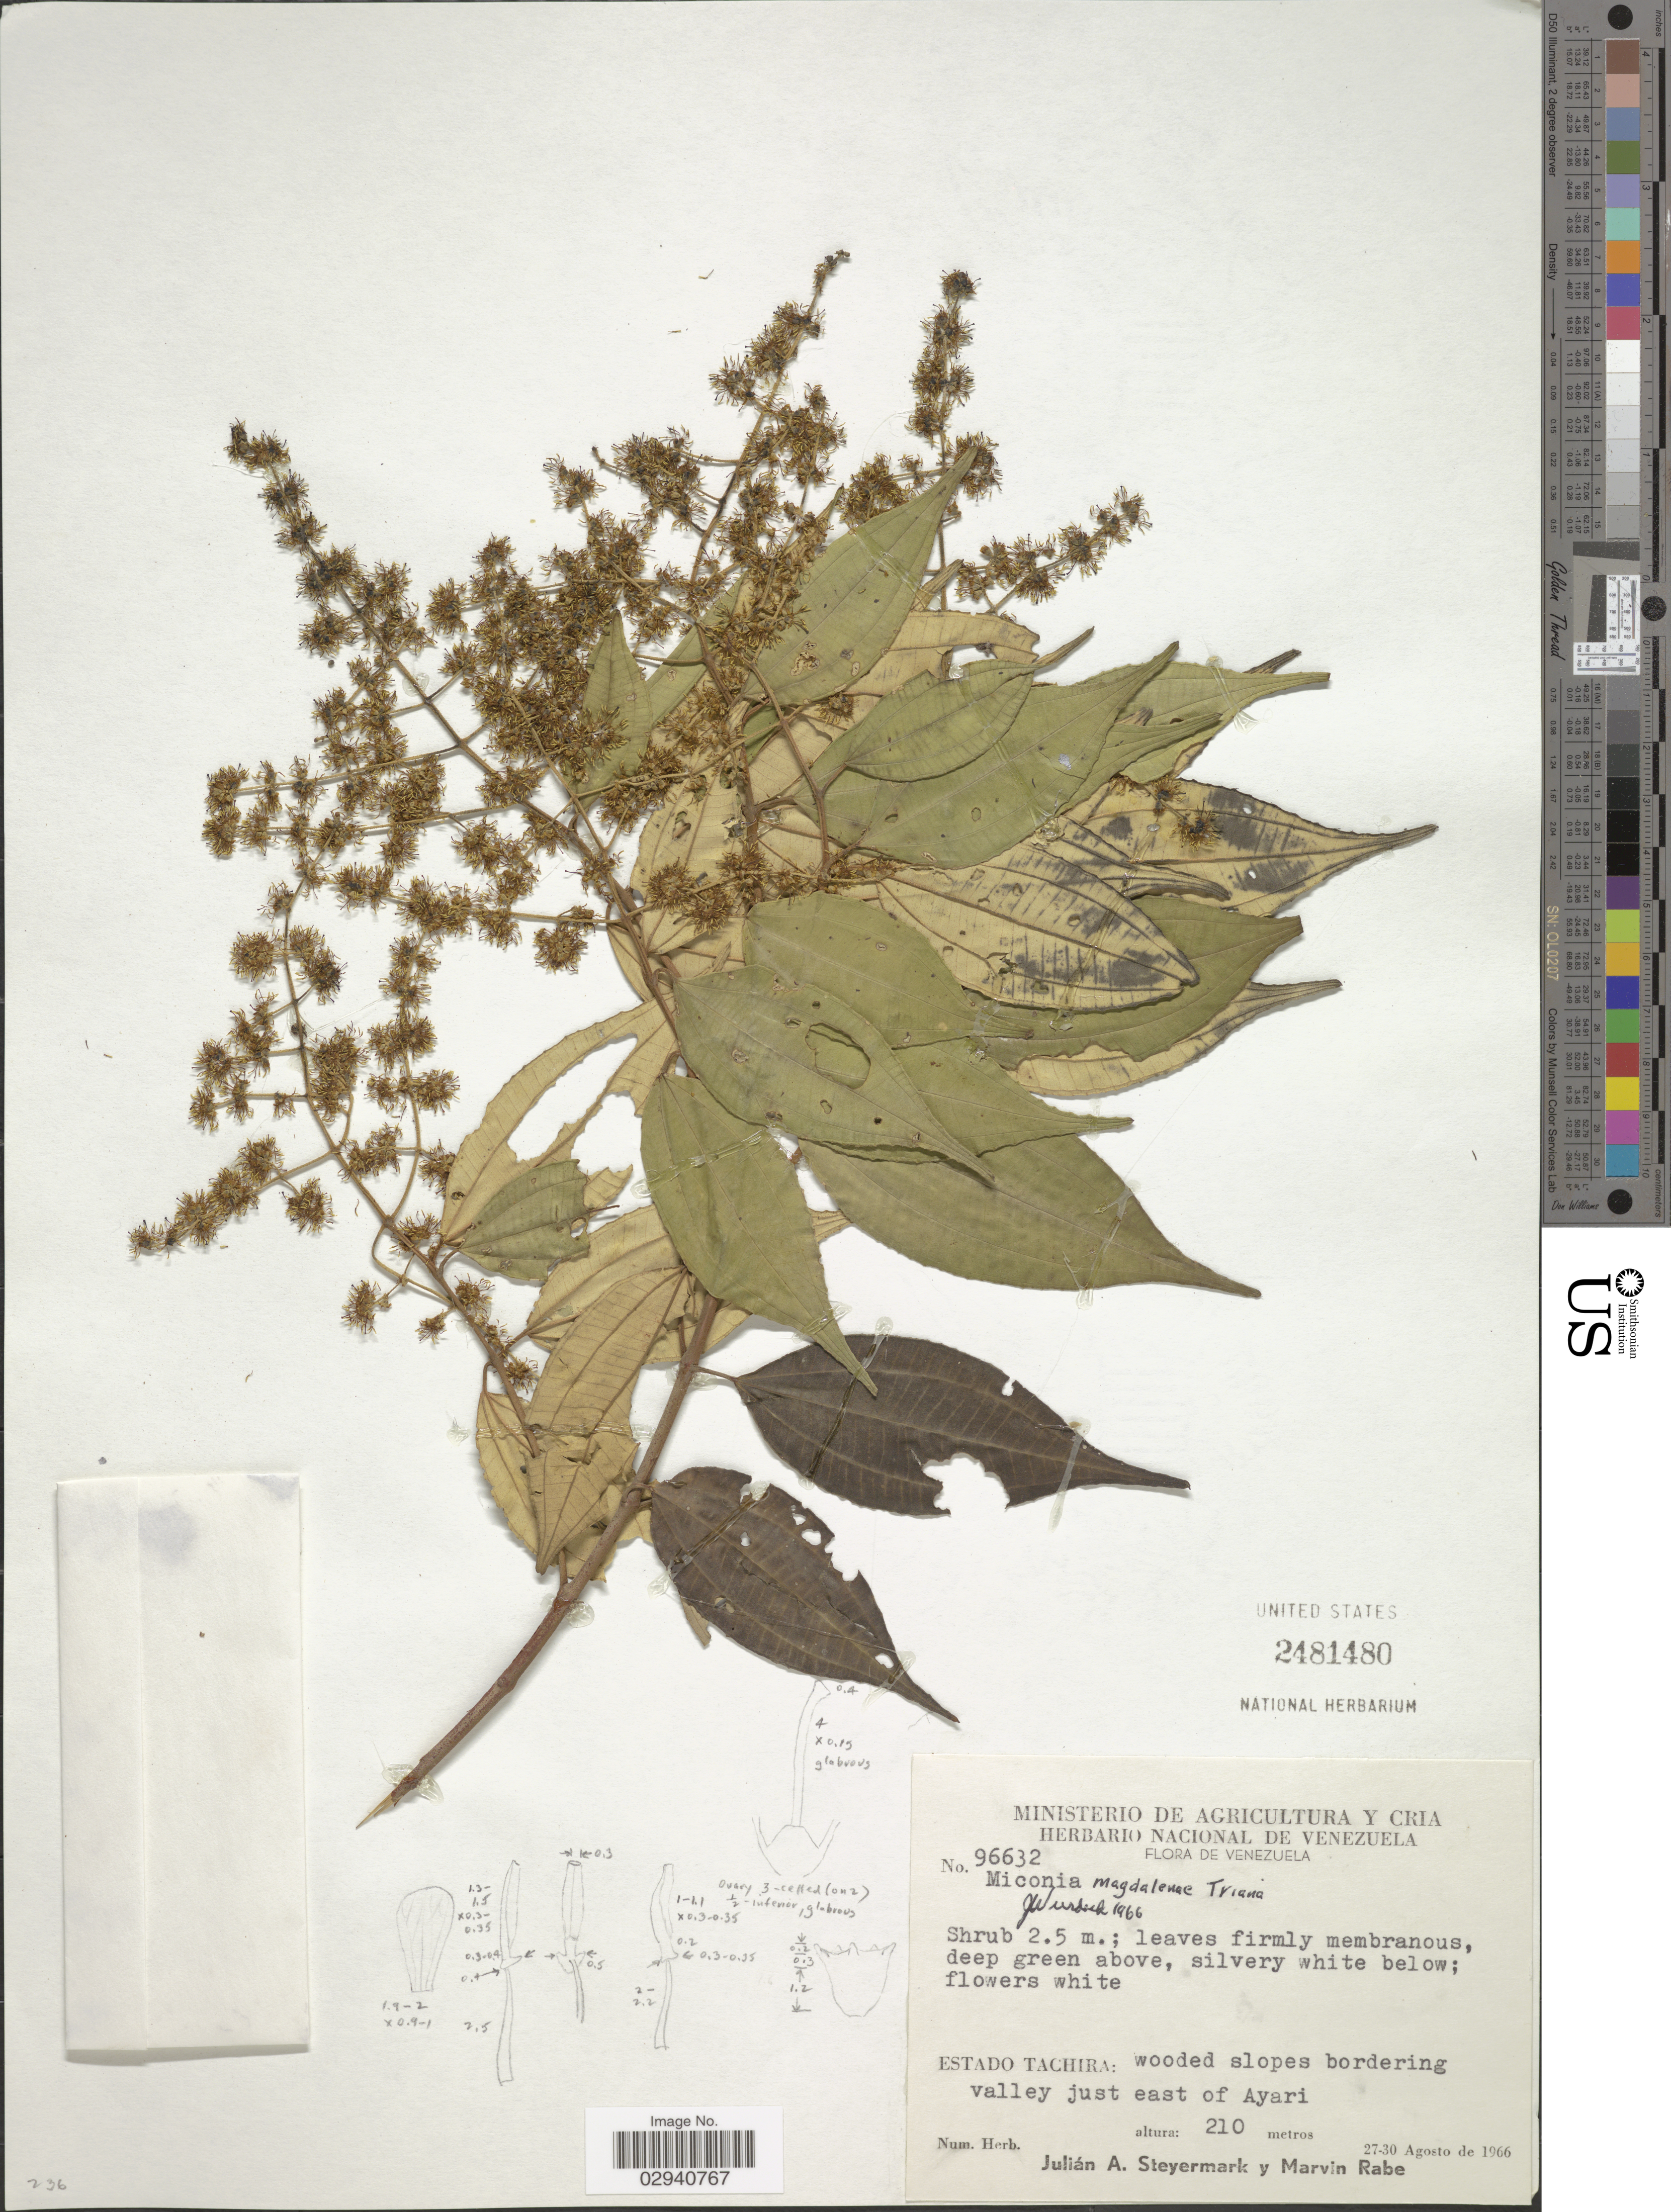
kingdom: Plantae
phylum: Tracheophyta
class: Magnoliopsida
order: Myrtales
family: Melastomataceae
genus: Miconia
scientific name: Miconia magdalenae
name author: Triana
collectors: J. Steyermark & M. Rabe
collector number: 96632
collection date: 1966-08-27/1966-08-30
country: Venezuela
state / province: Tachira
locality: Wooded slopes bordering valley just east of Ayari.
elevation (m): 210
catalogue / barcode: US 2481480